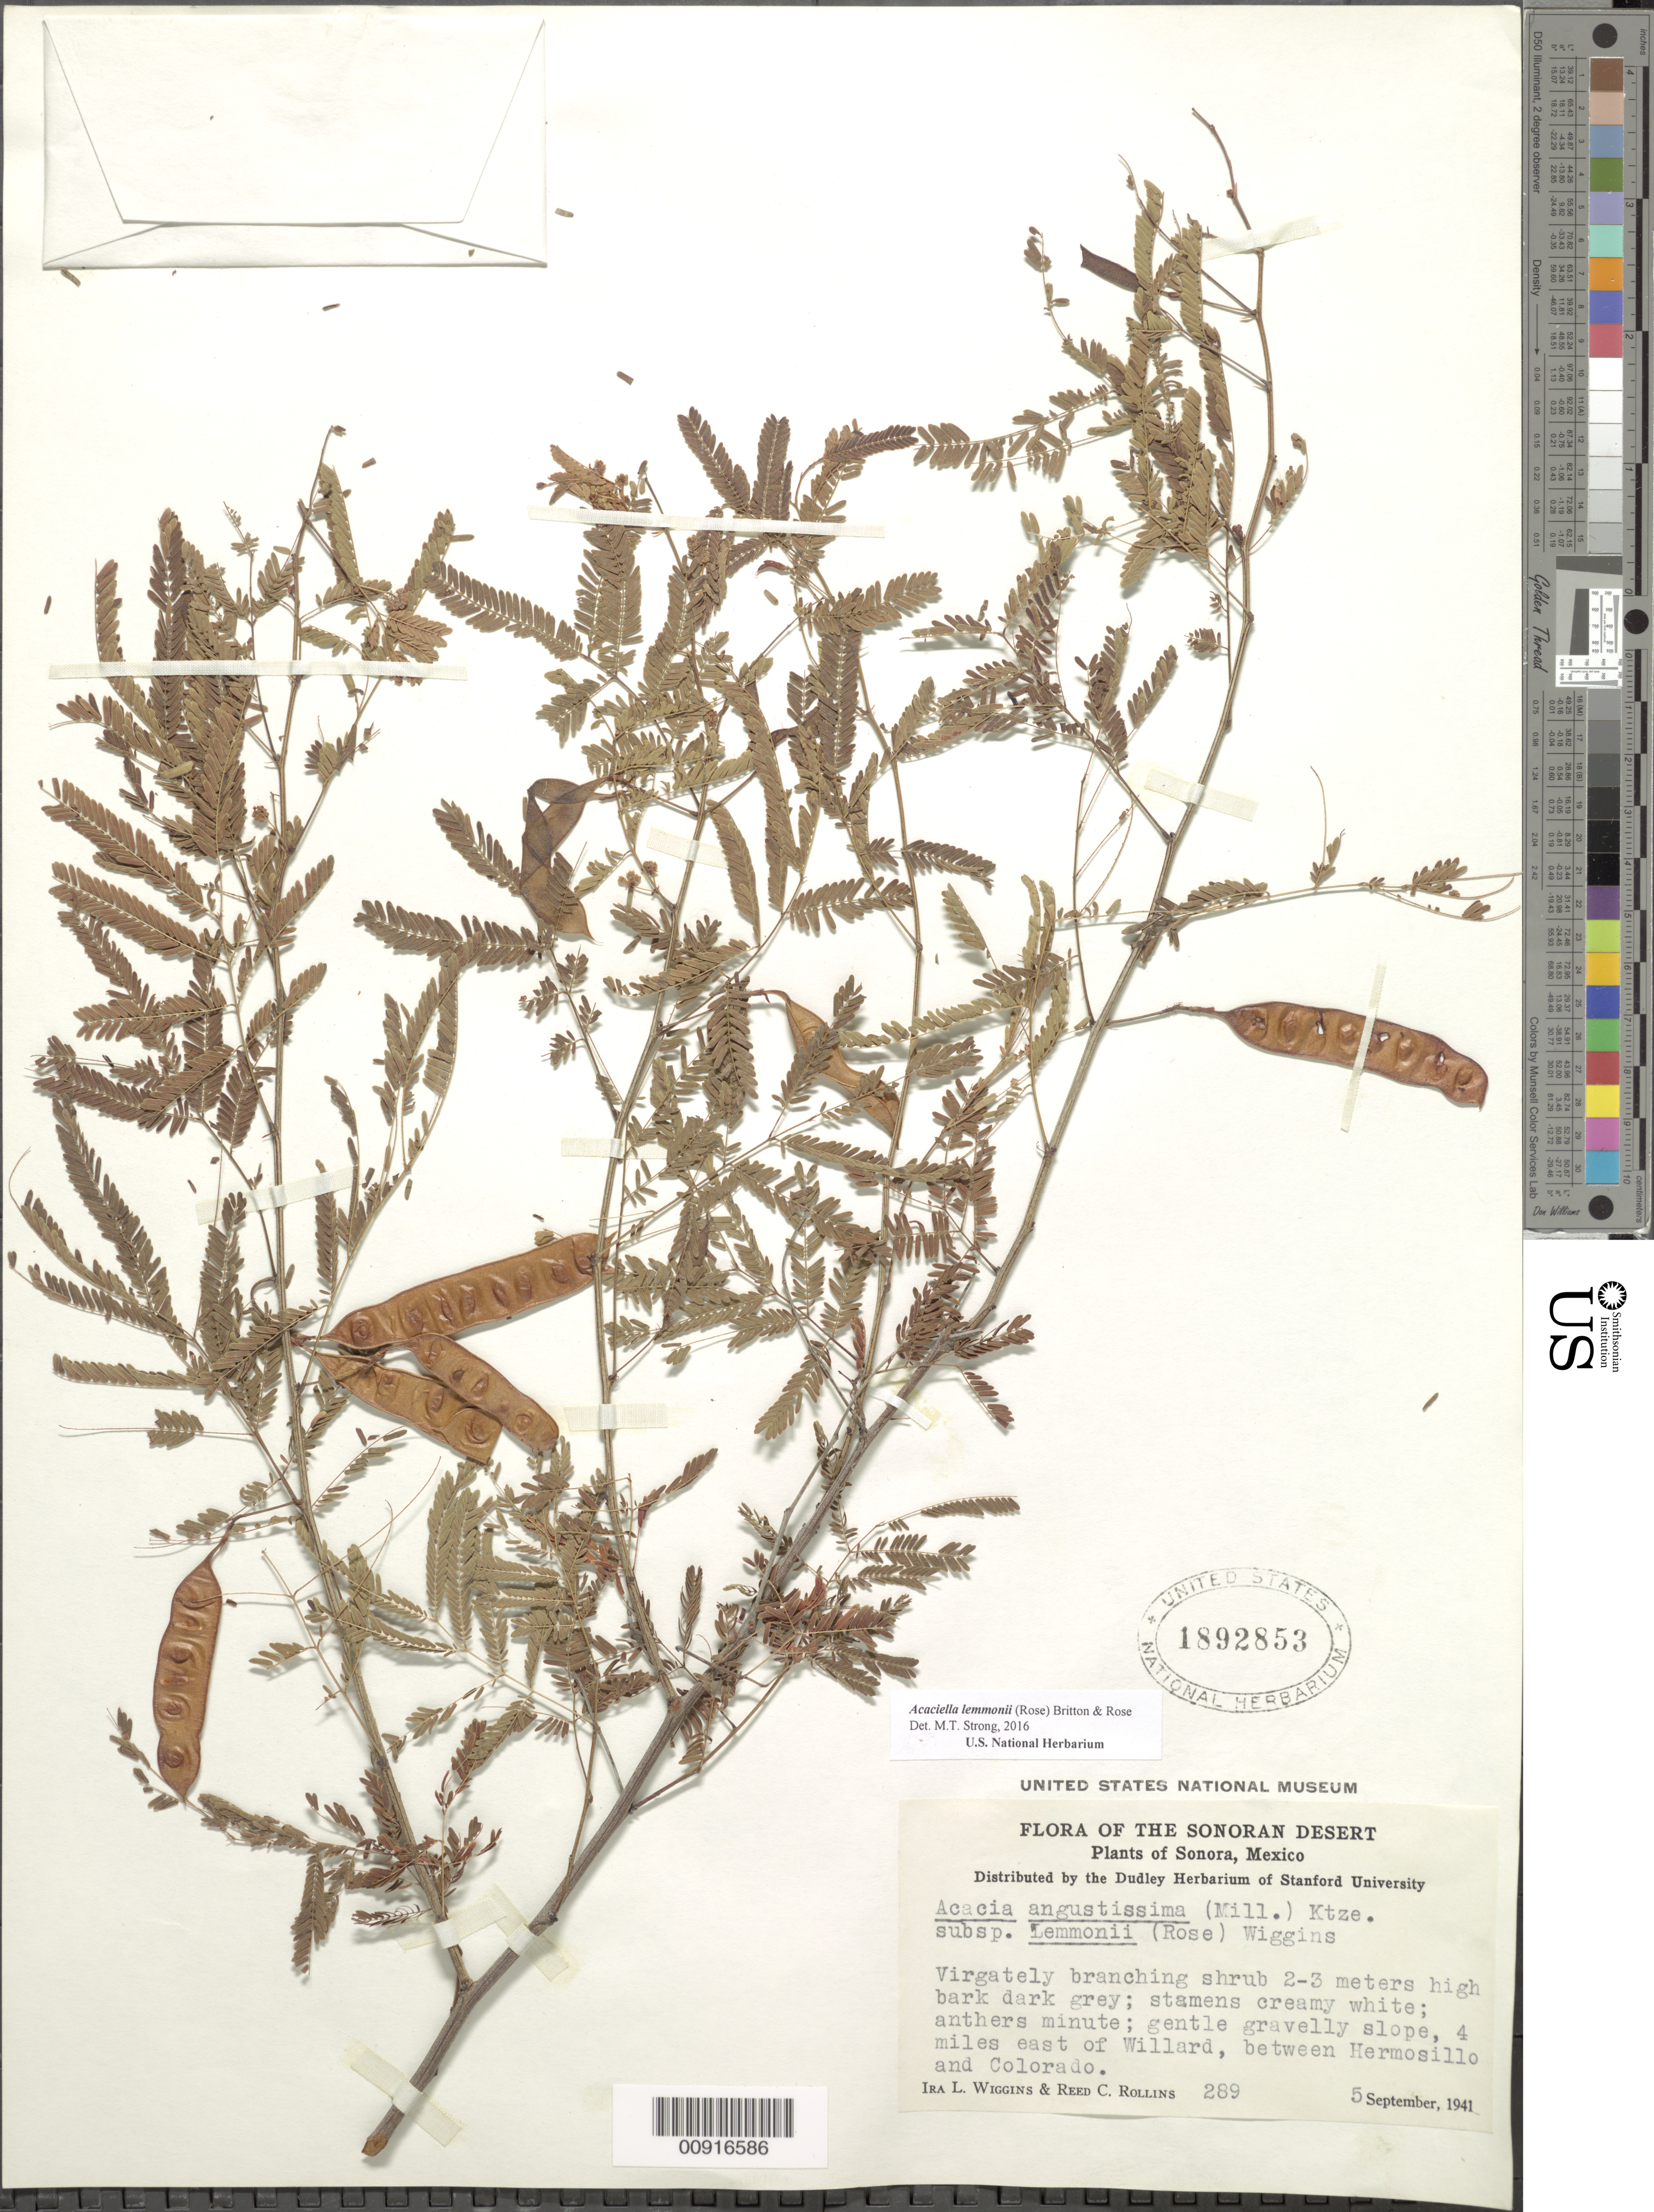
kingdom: Plantae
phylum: Tracheophyta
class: Magnoliopsida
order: Fabales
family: Fabaceae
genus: Acaciella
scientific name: Acaciella lemmonii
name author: (Rose) Britton & Rose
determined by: Strong, M. T., (US), Smithsonian Institution - National Museum of Natural History (UNITED STATES)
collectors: I. L. Wiggins & R. C. Rollins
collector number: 289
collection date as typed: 05 Sep 1941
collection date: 1941-09-05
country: Mexico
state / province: Sonora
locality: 4 miles east of Willard, between Hermosillo and Colorado.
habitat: Gentle gravelly slope.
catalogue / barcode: US 1892853